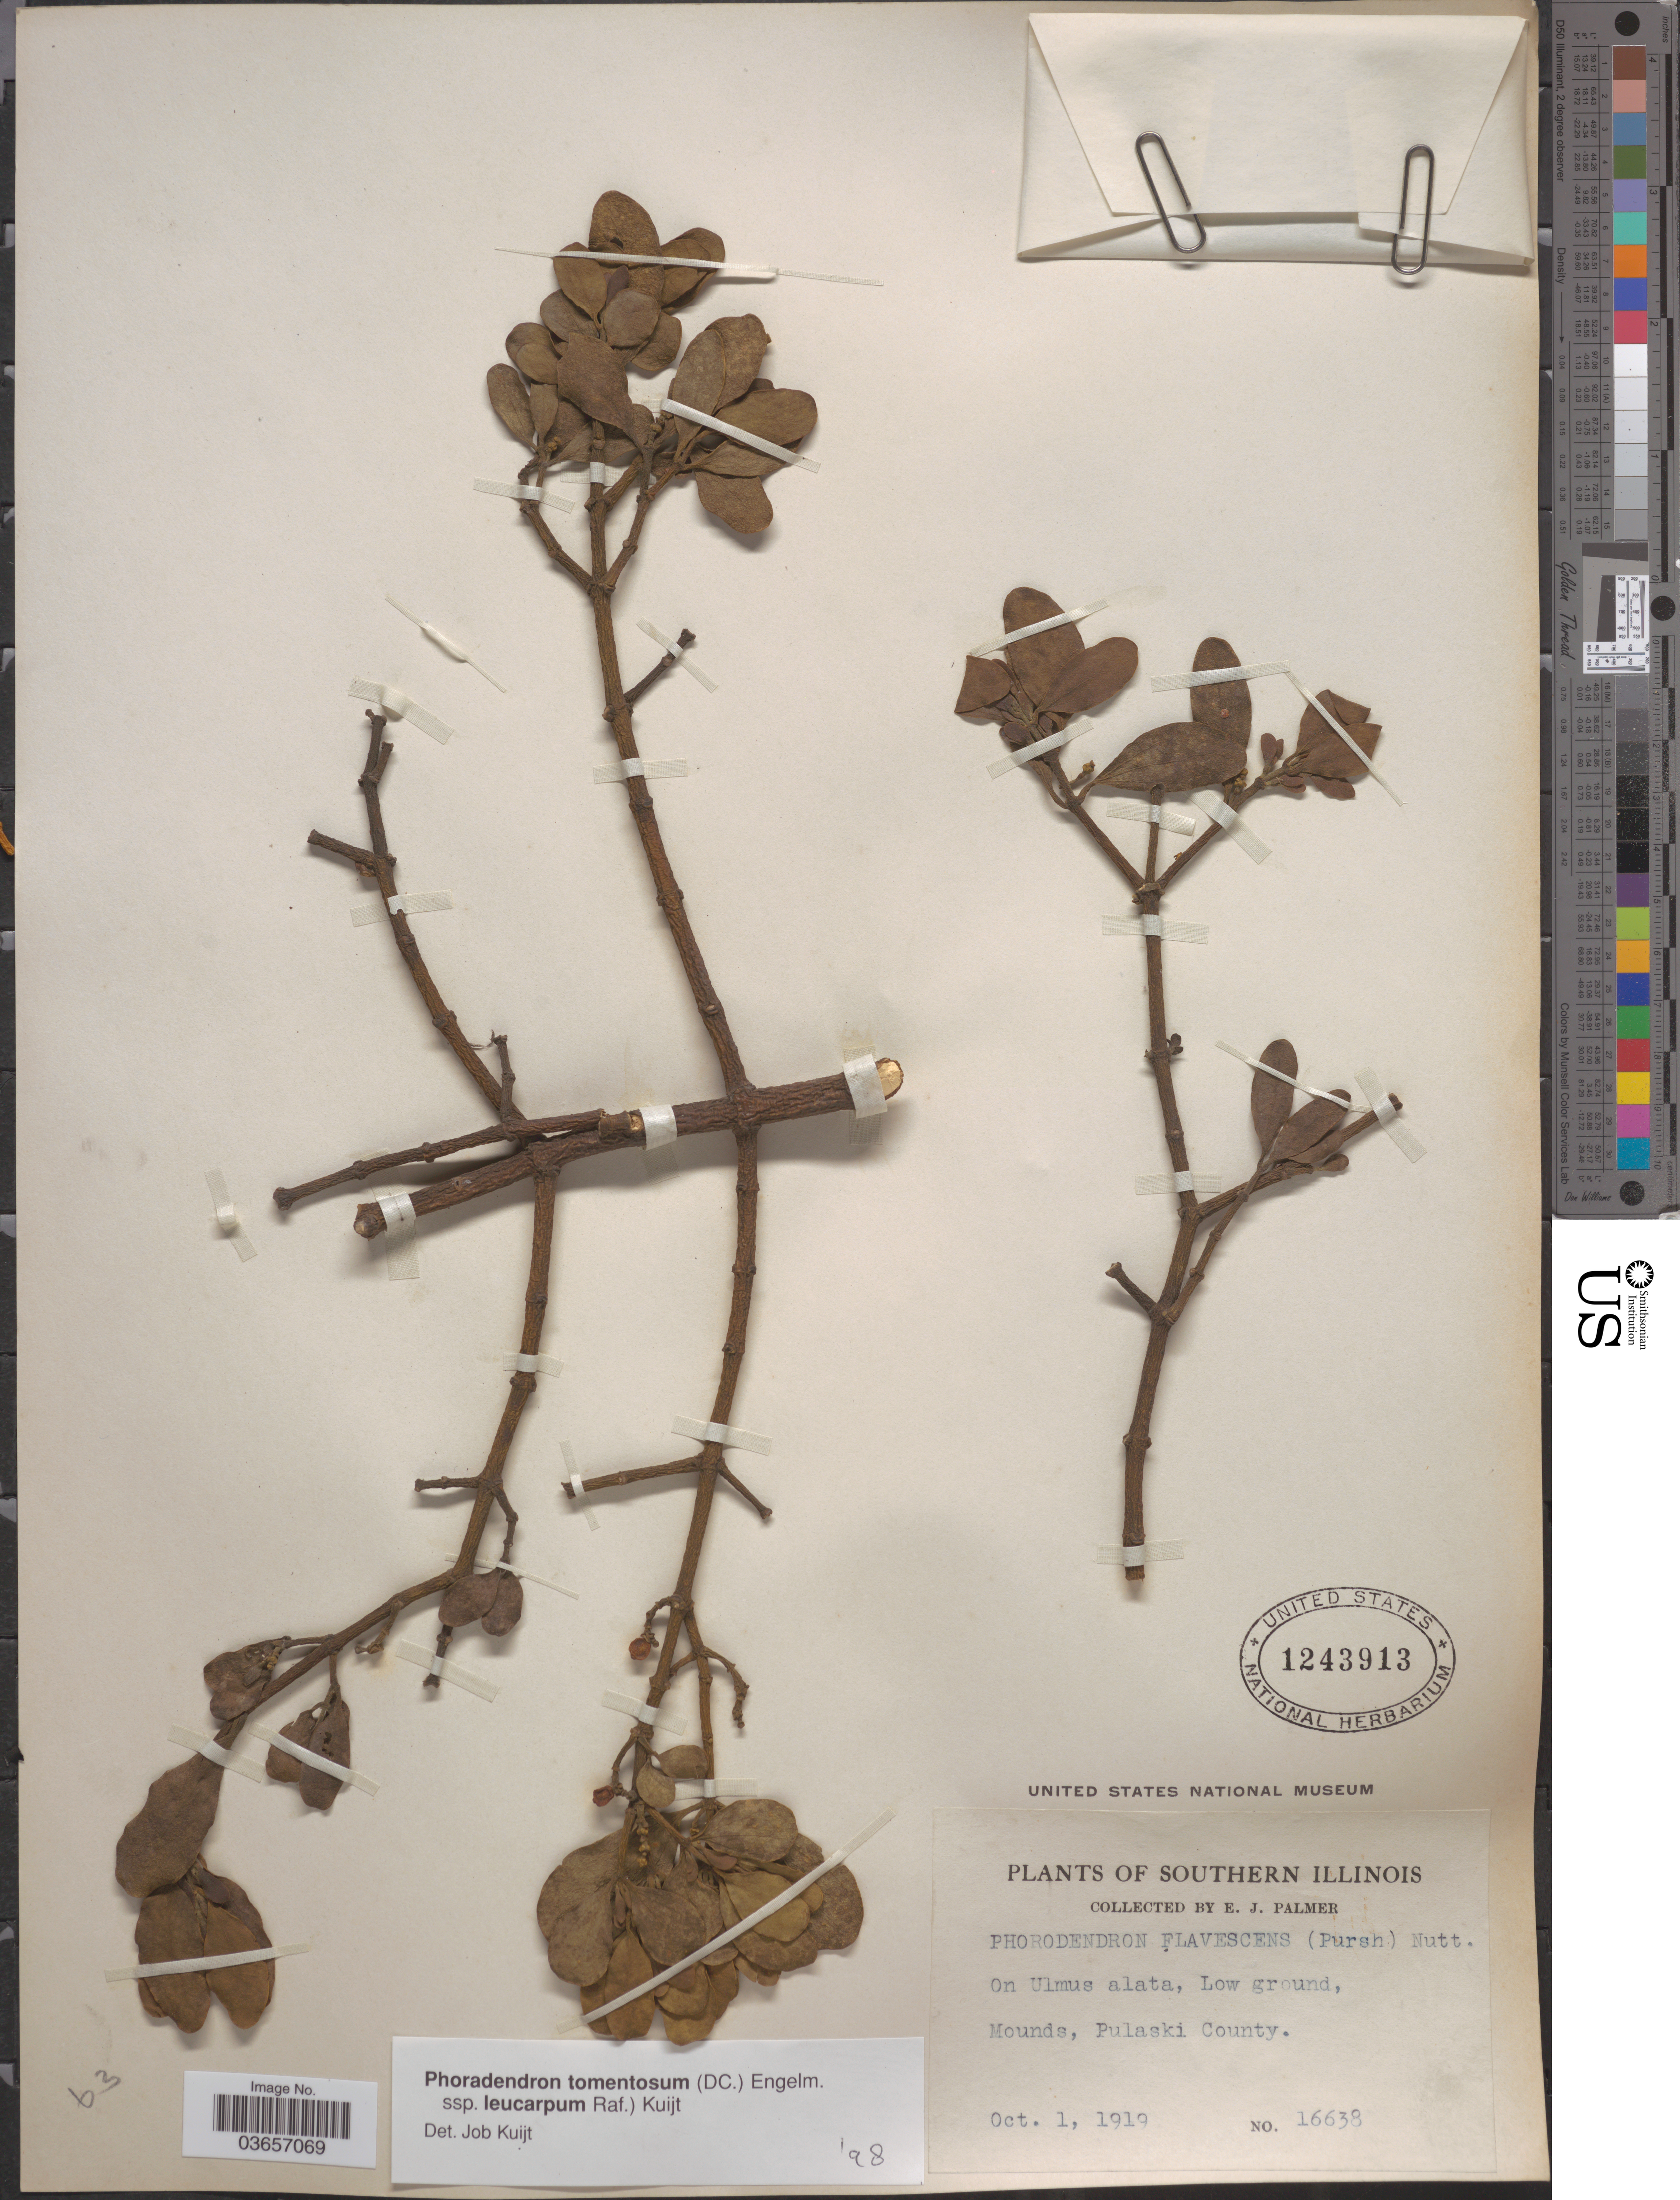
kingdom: Plantae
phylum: Tracheophyta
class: Magnoliopsida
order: Santalales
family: Viscaceae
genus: Phoradendron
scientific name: Phoradendron tomentosum subsp. leucarpum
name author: DC.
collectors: E. J. Palmer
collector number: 16638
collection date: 1919-10-01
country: United States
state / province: Illinois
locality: Southern Illinois. Mounds, Pulaski County.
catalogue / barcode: US 1243913